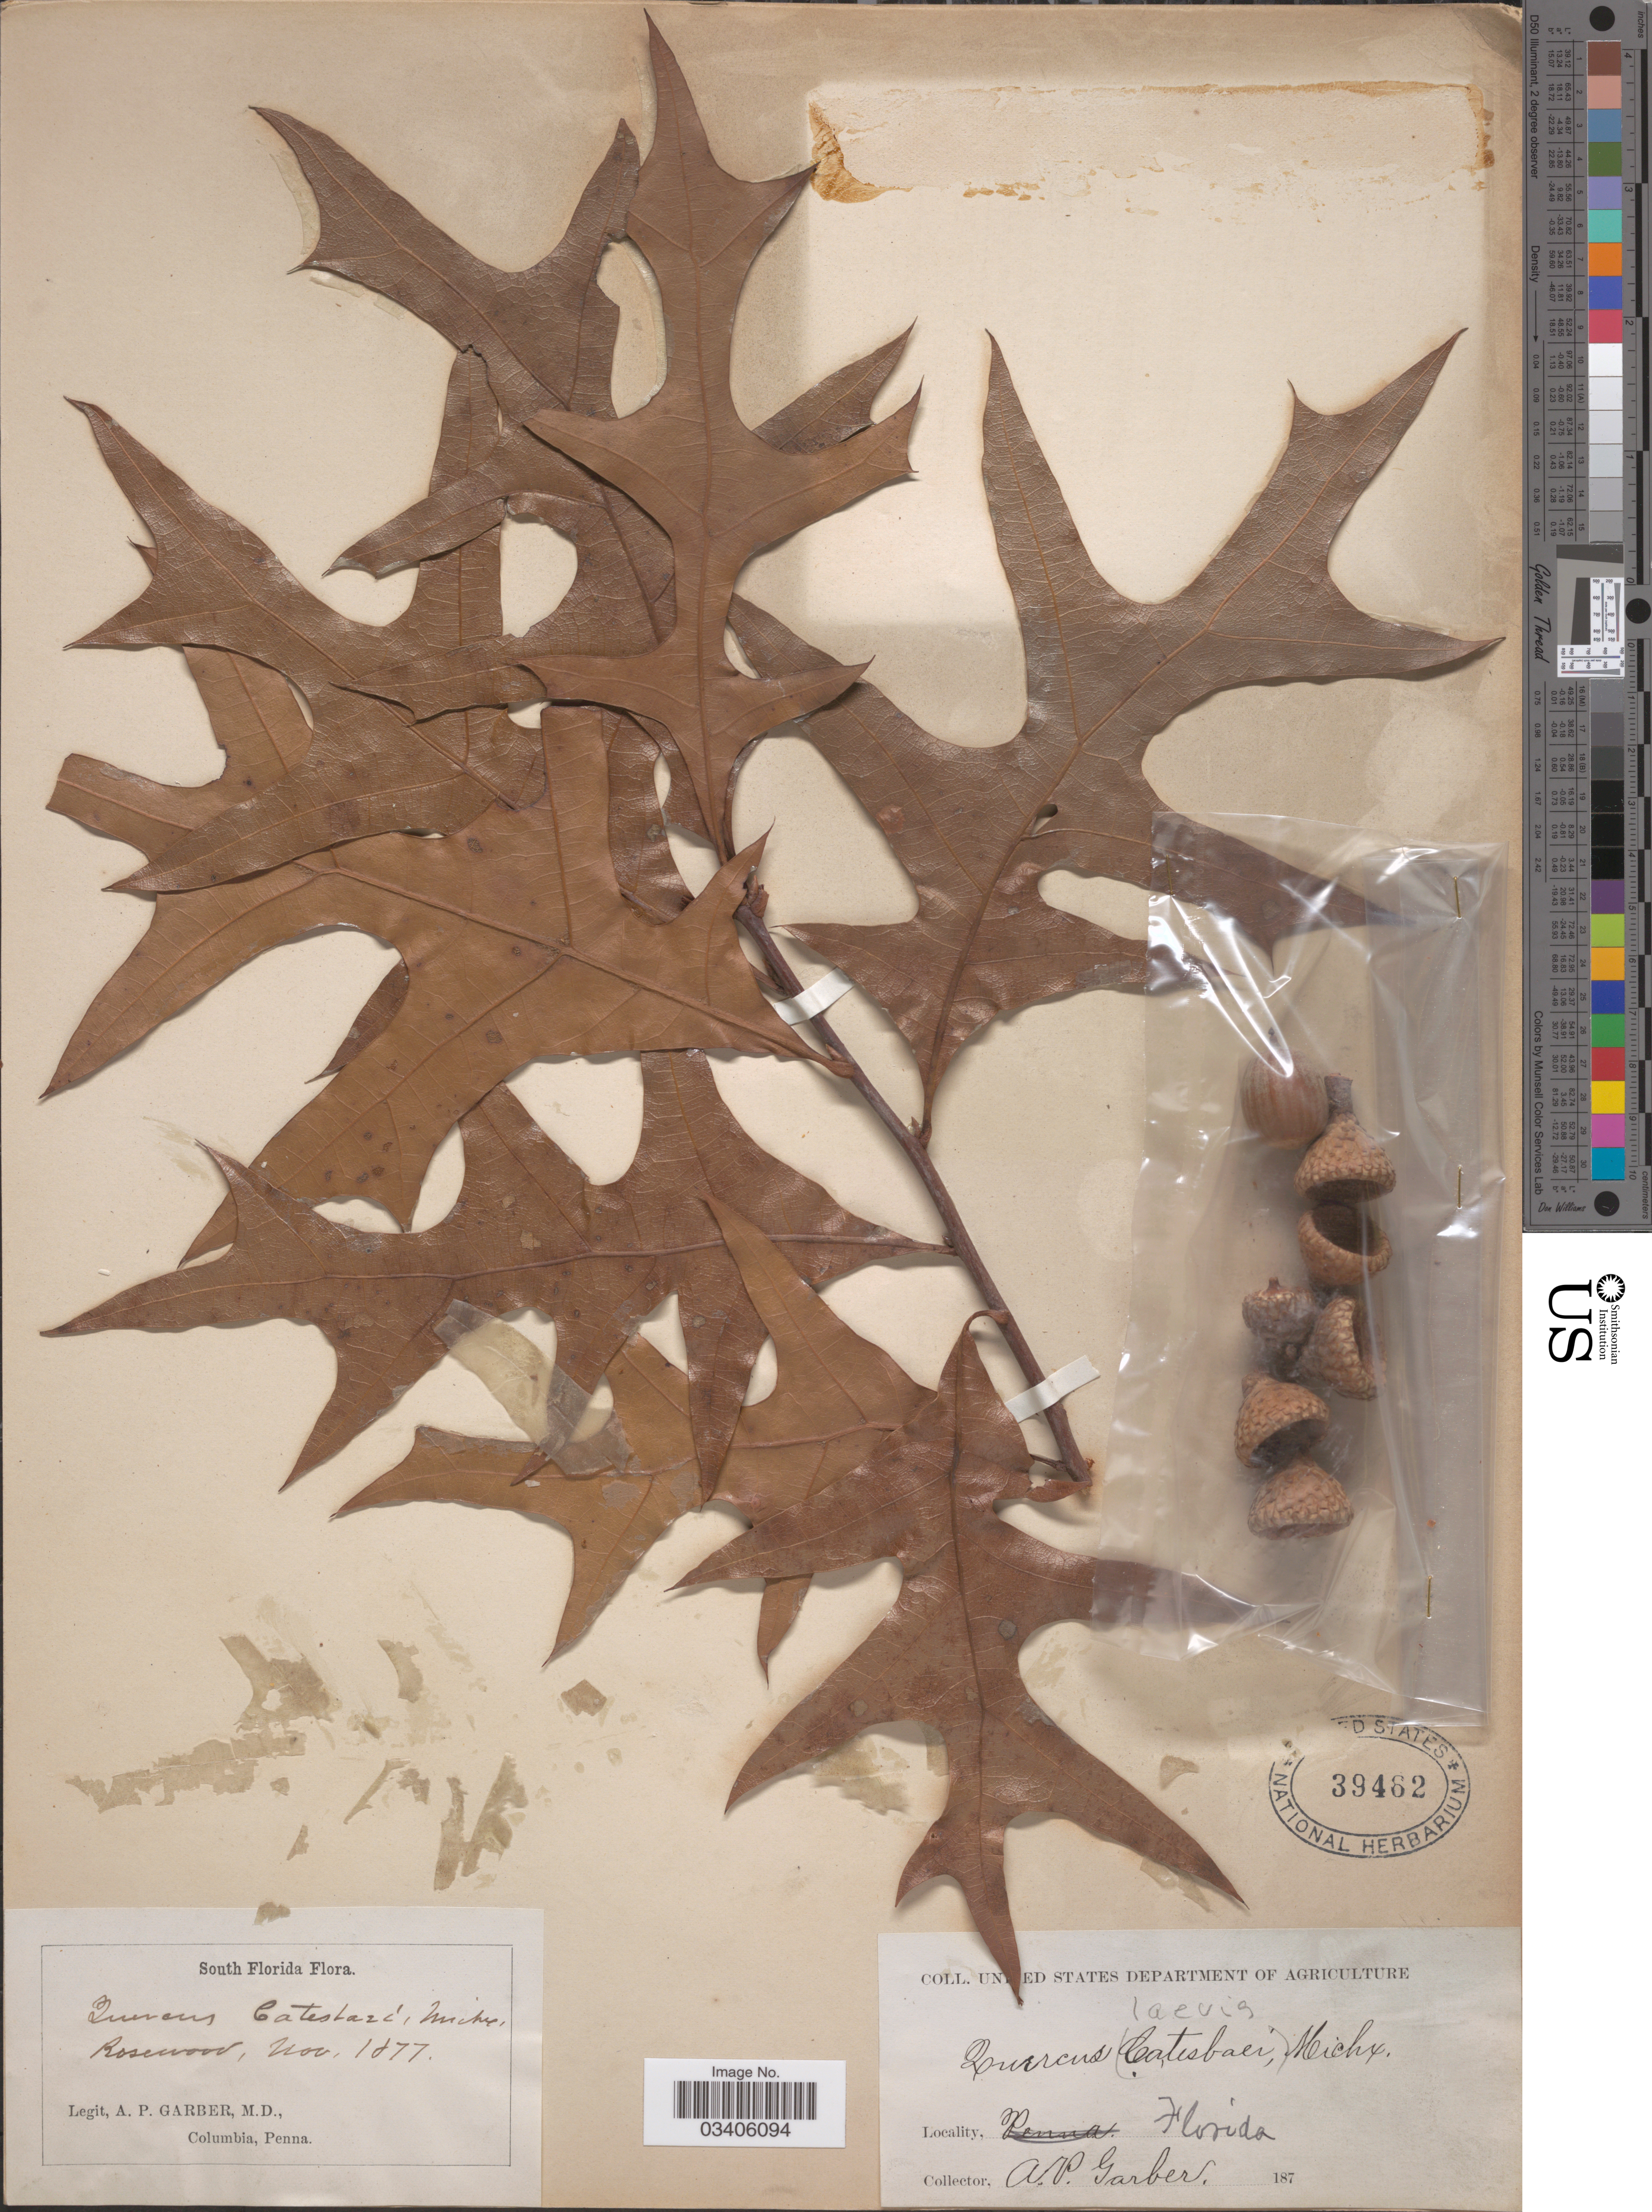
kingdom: Plantae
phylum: Tracheophyta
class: Magnoliopsida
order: Fagales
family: Fagaceae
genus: Quercus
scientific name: Quercus laevis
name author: Walter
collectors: A. P. Garber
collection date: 1877-11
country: United States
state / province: Florida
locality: South Florida. Rosewood.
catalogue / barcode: US 39462